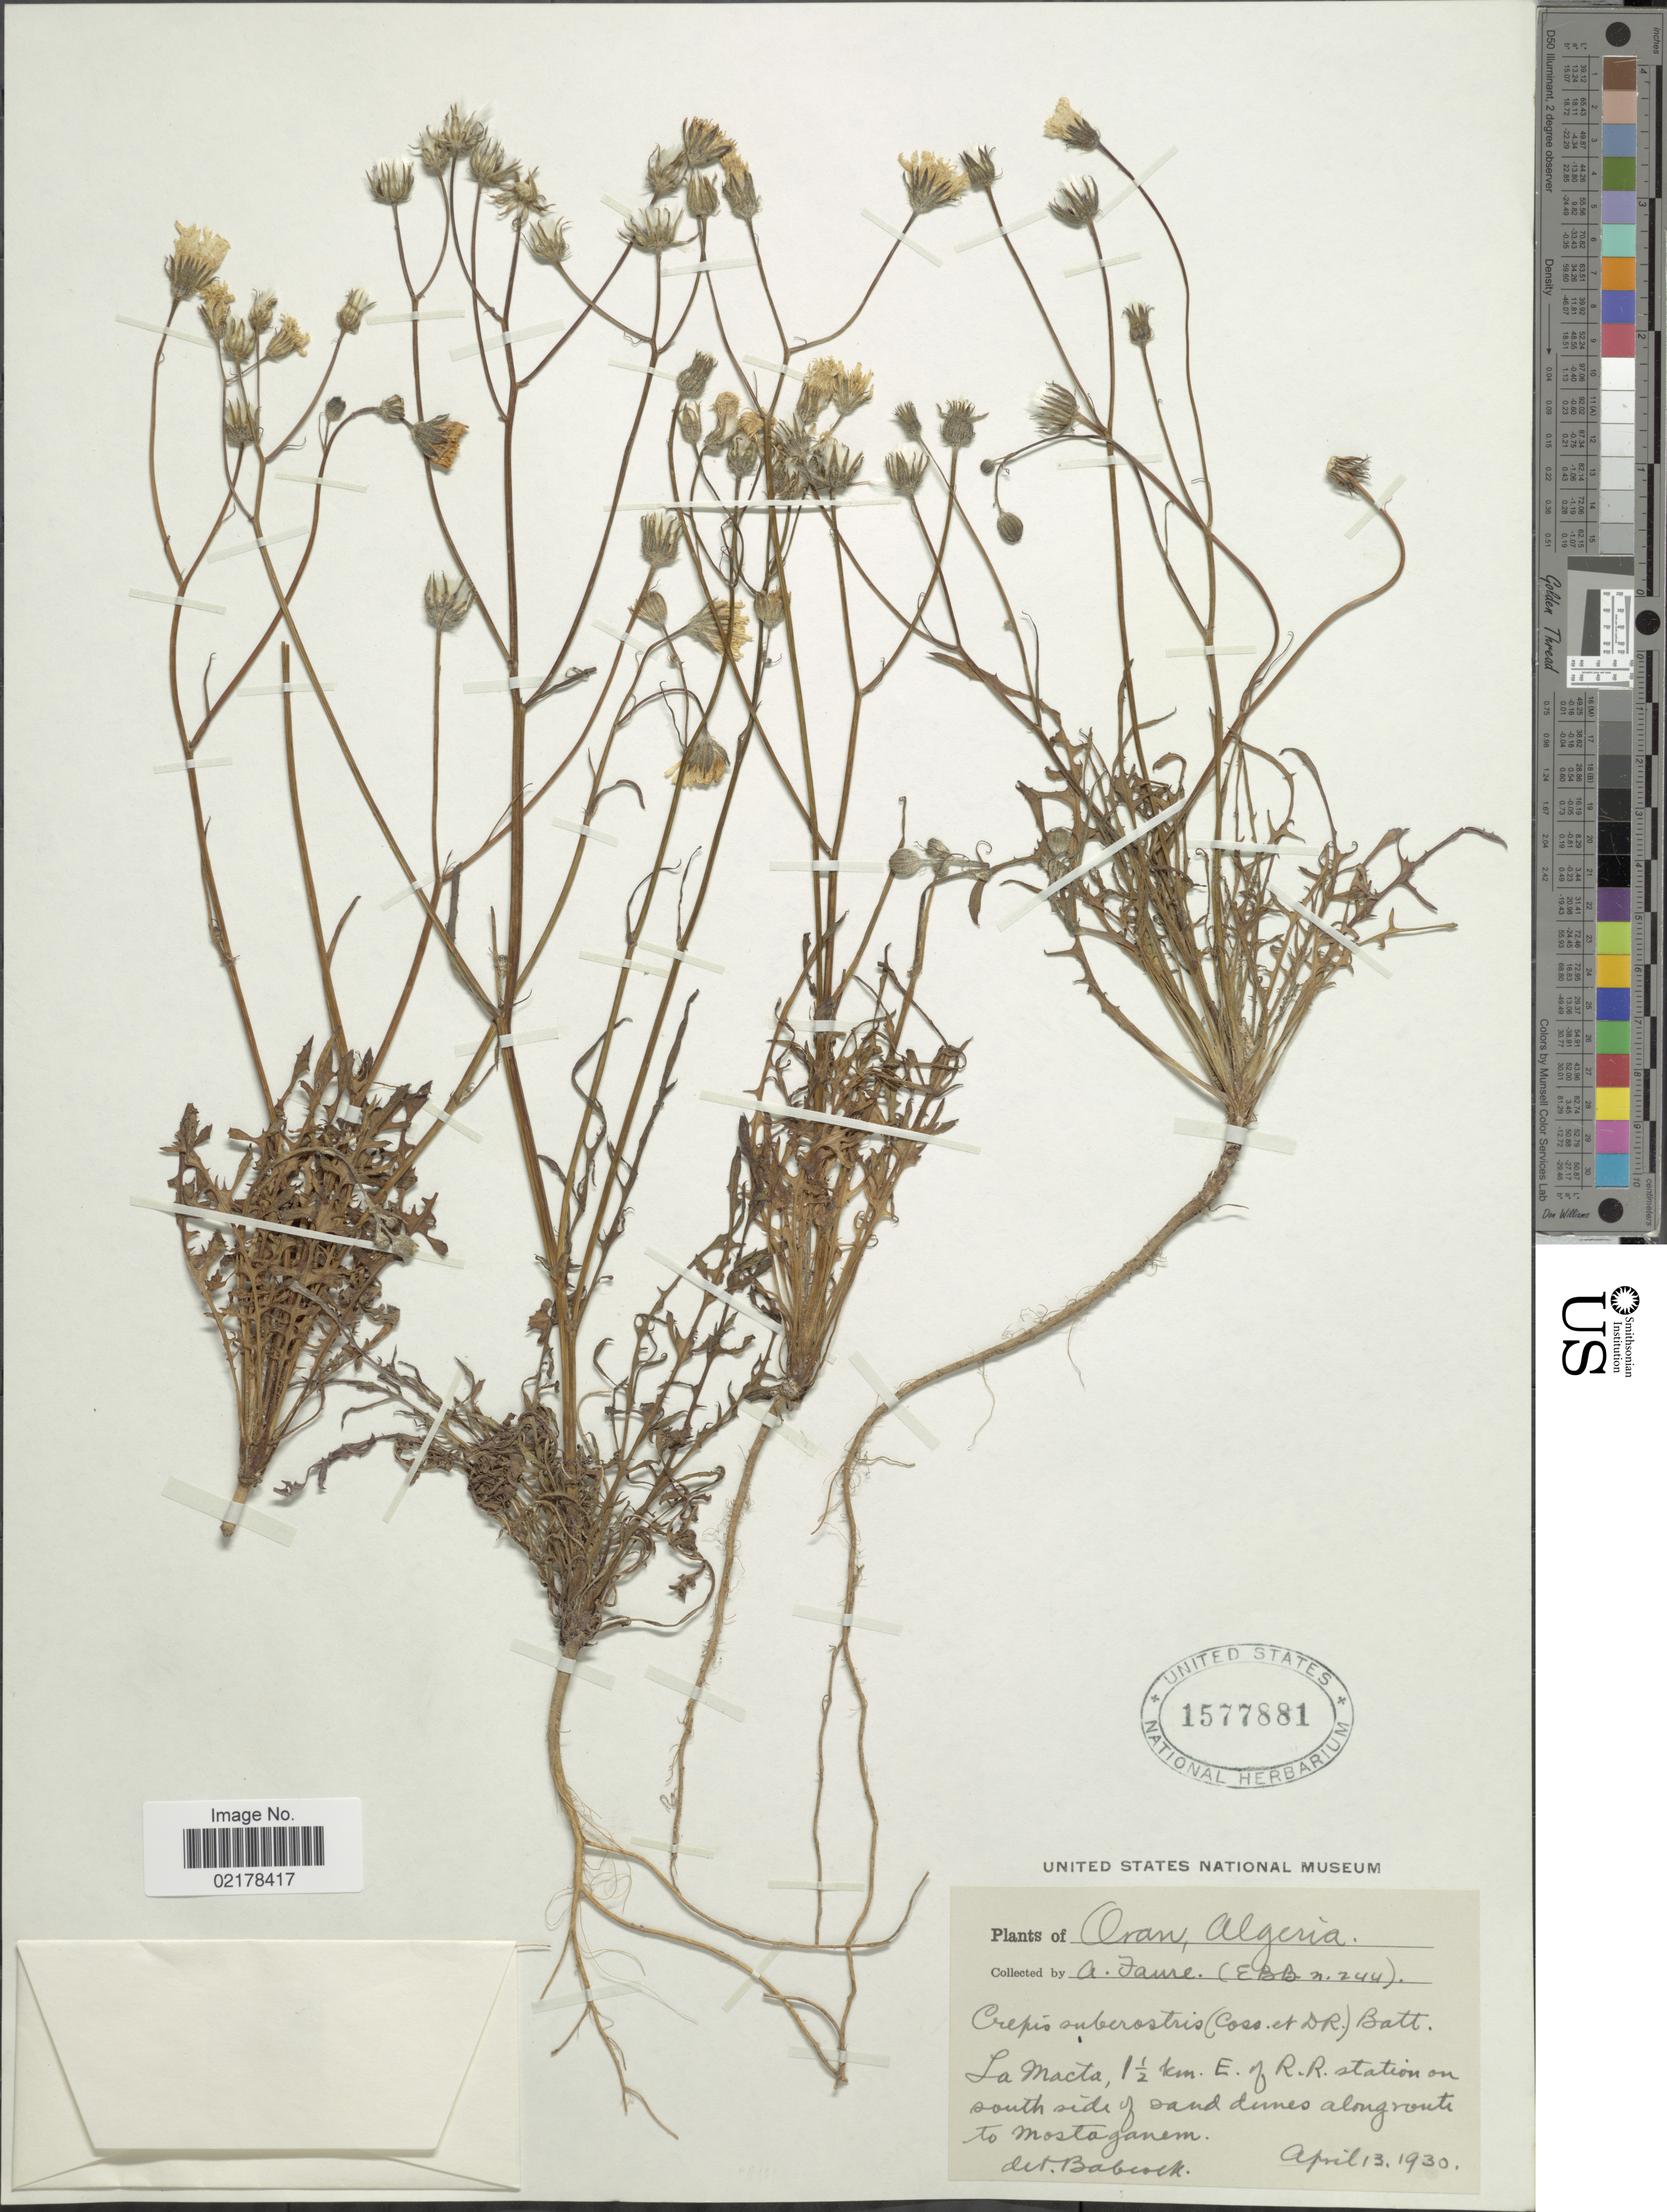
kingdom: Plantae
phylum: Tracheophyta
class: Magnoliopsida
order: Asterales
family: Asteraceae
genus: Crepis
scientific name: Crepis arenaria subsp. suberostris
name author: (Batt.) Greuter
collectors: A. Faure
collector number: EBB 244*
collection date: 1930-04-13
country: Algeria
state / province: Oran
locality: La Macta, 1½ km E of R.R. station on south side of sand dunes along route to mostaganem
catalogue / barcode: US 1577881